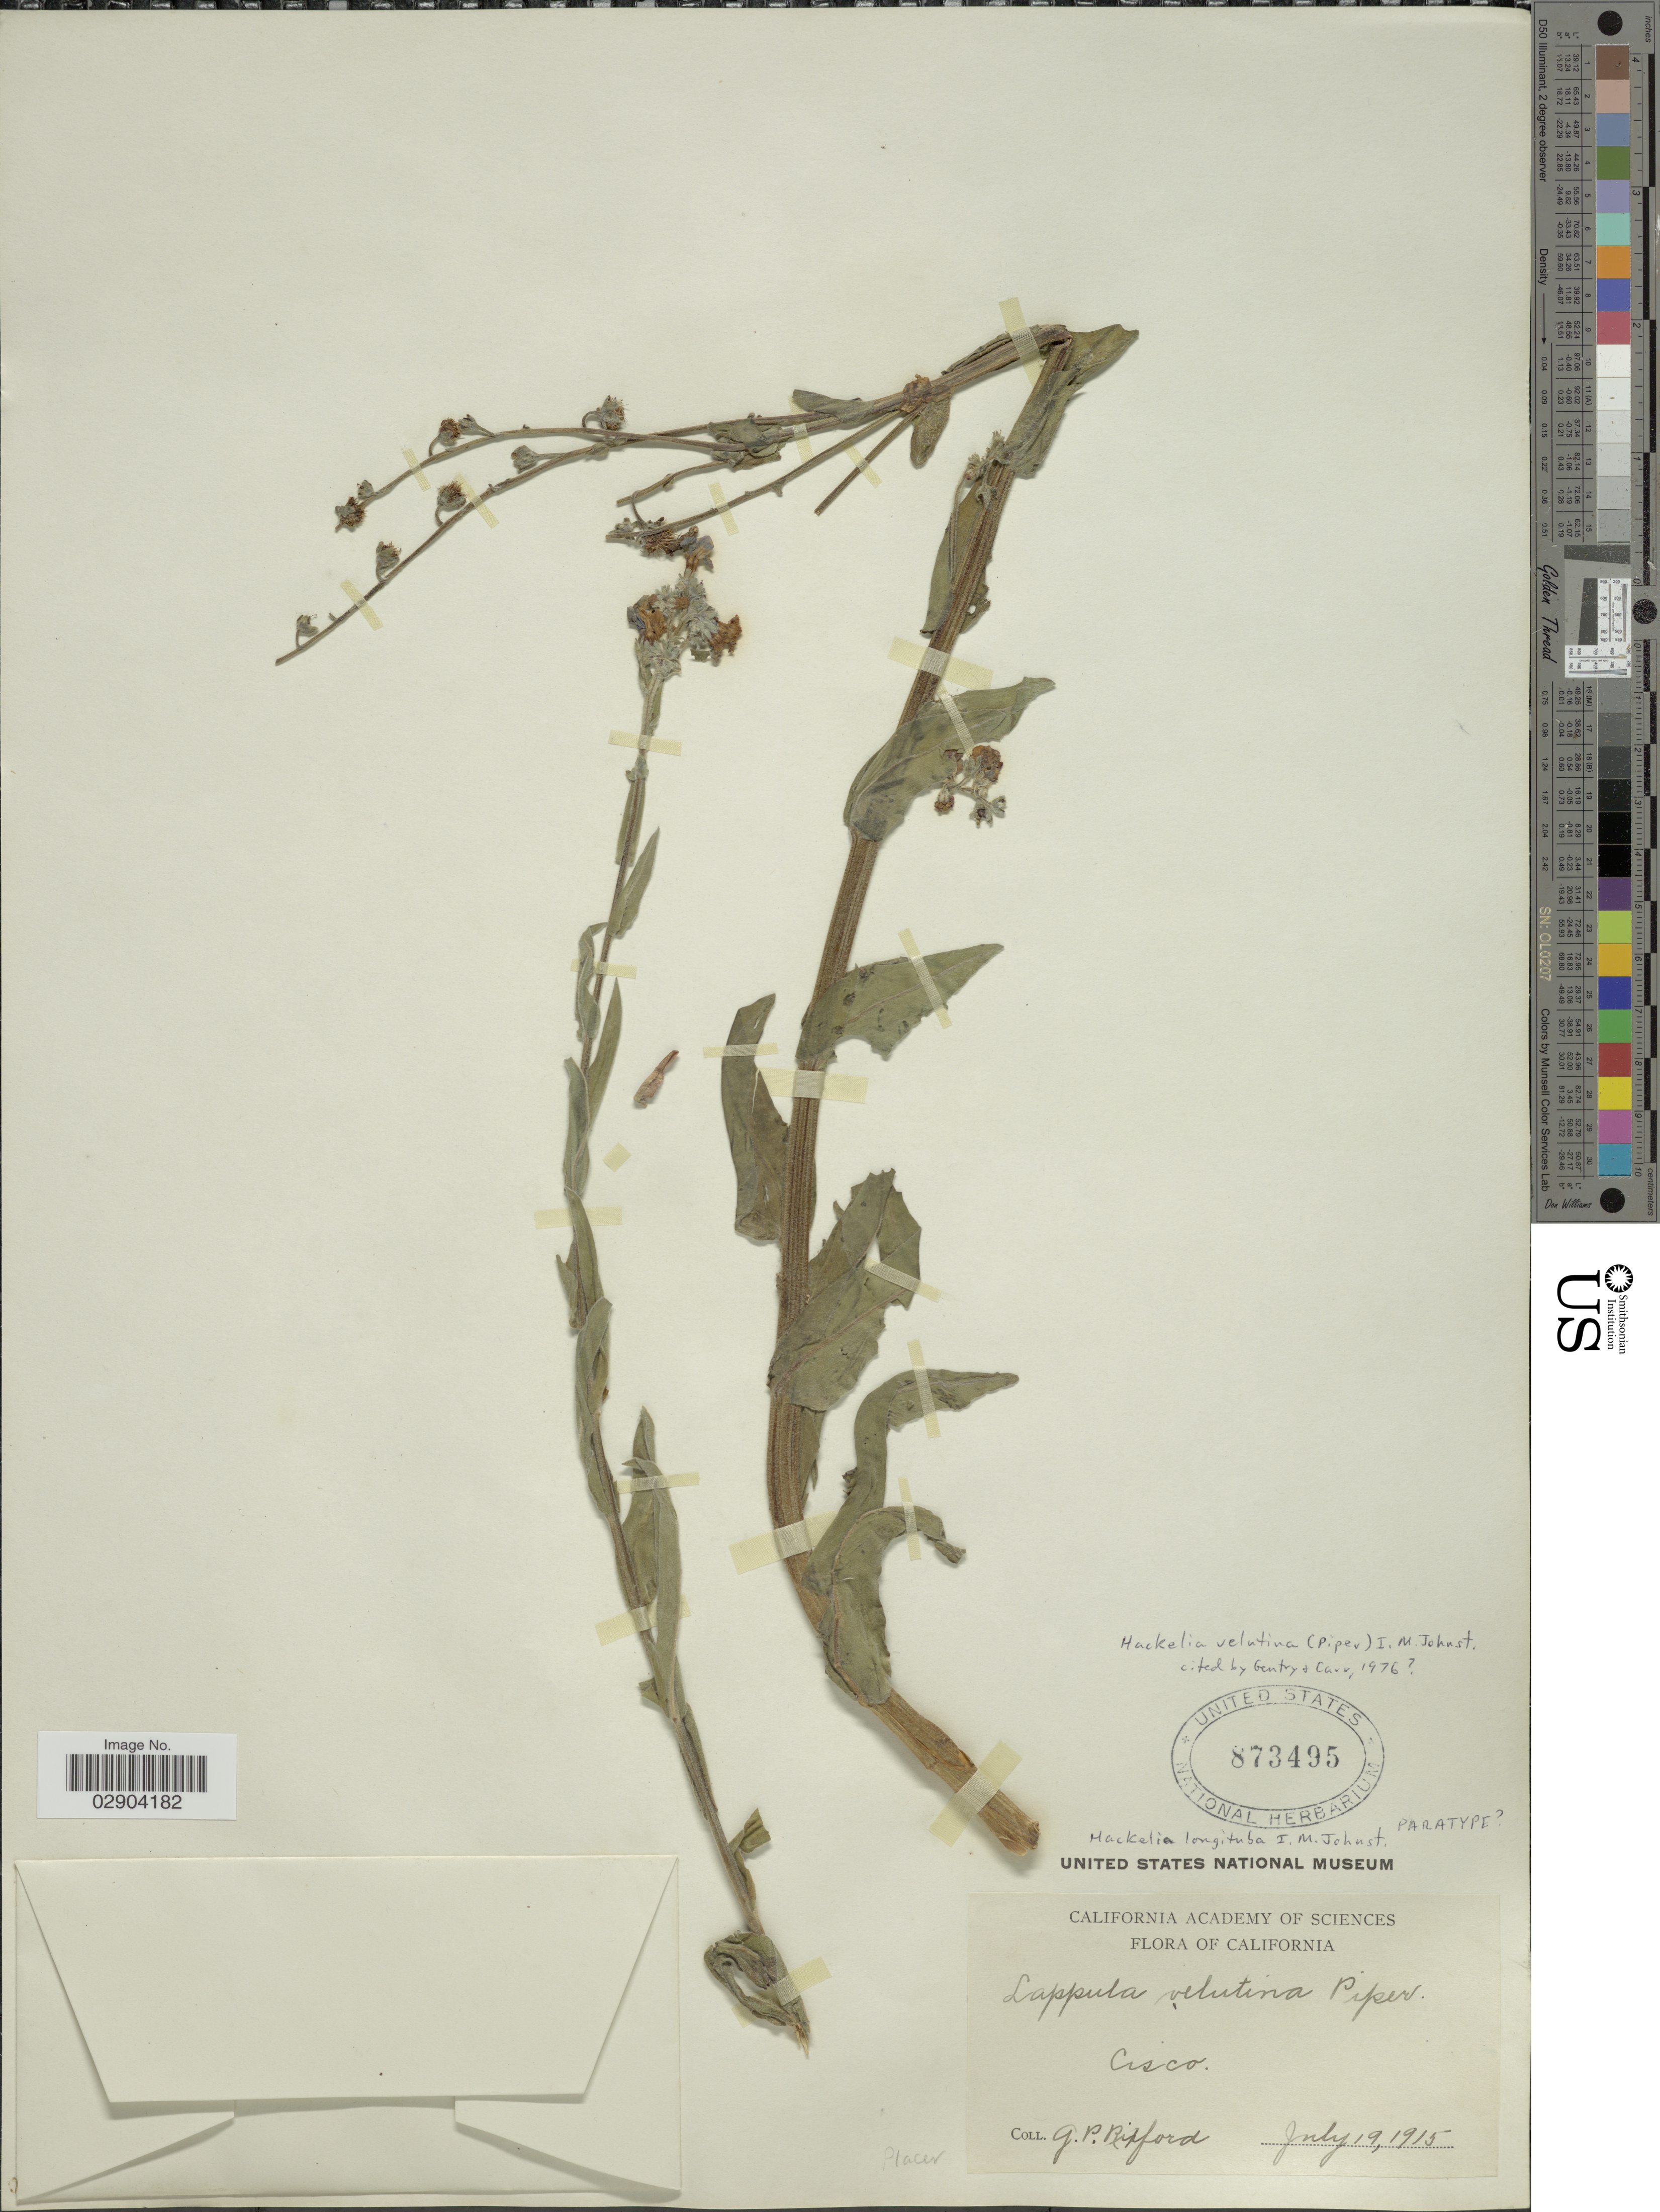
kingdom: Plantae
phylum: Tracheophyta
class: Magnoliopsida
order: Boraginales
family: Boraginaceae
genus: Hackelia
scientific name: Hackelia velutina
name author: (Piper) I.M. Johnst.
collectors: G. Rixford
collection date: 1915-07-19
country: United States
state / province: California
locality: Cisco. Placer.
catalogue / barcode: US 873495